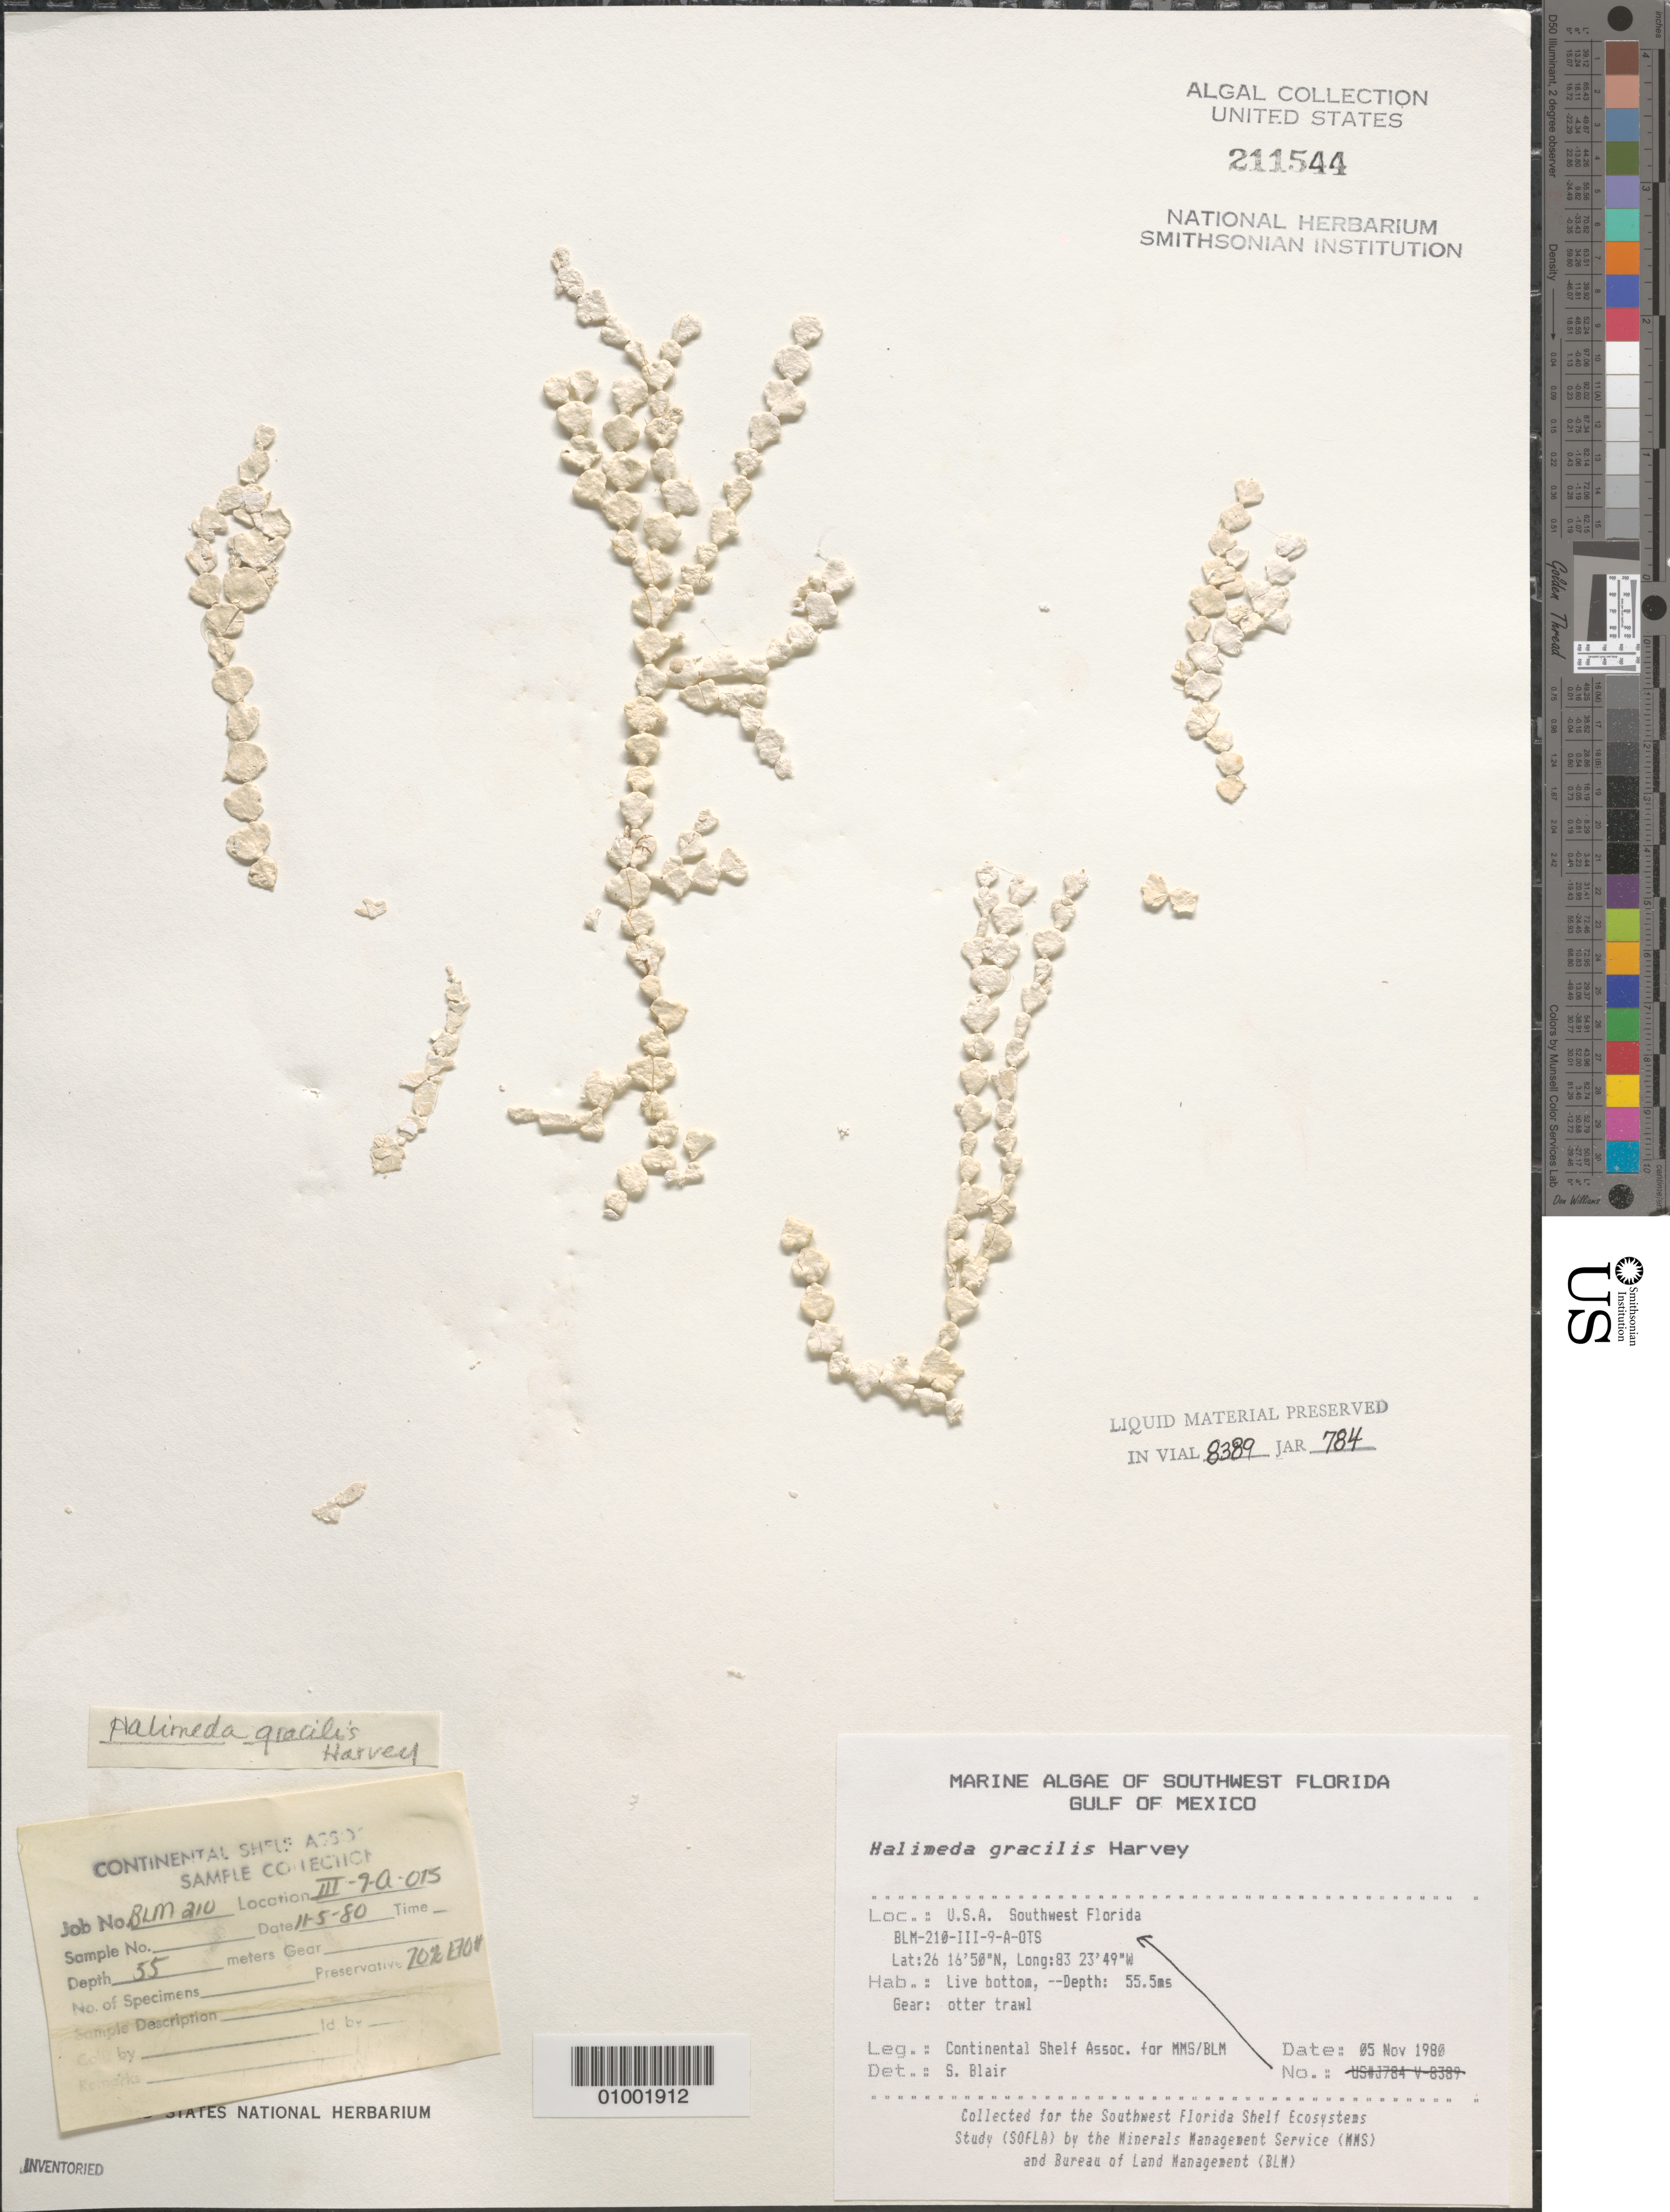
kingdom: Plantae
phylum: Chlorophyta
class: Ulvophyceae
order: Bryopsidales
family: Halimedaceae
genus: Halimeda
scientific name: Halimeda gracilis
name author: Harv. ex J. Agardh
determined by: Blair, S. M.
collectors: Continental Shelf Associates for the MMS/BLM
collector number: BLM-210-III-9-A-OTS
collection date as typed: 05 Nov 1980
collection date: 1980-11-05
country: United States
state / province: Florida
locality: Gulf of Mexico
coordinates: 26 16'50"N, 83 23'49"W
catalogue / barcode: US 211544